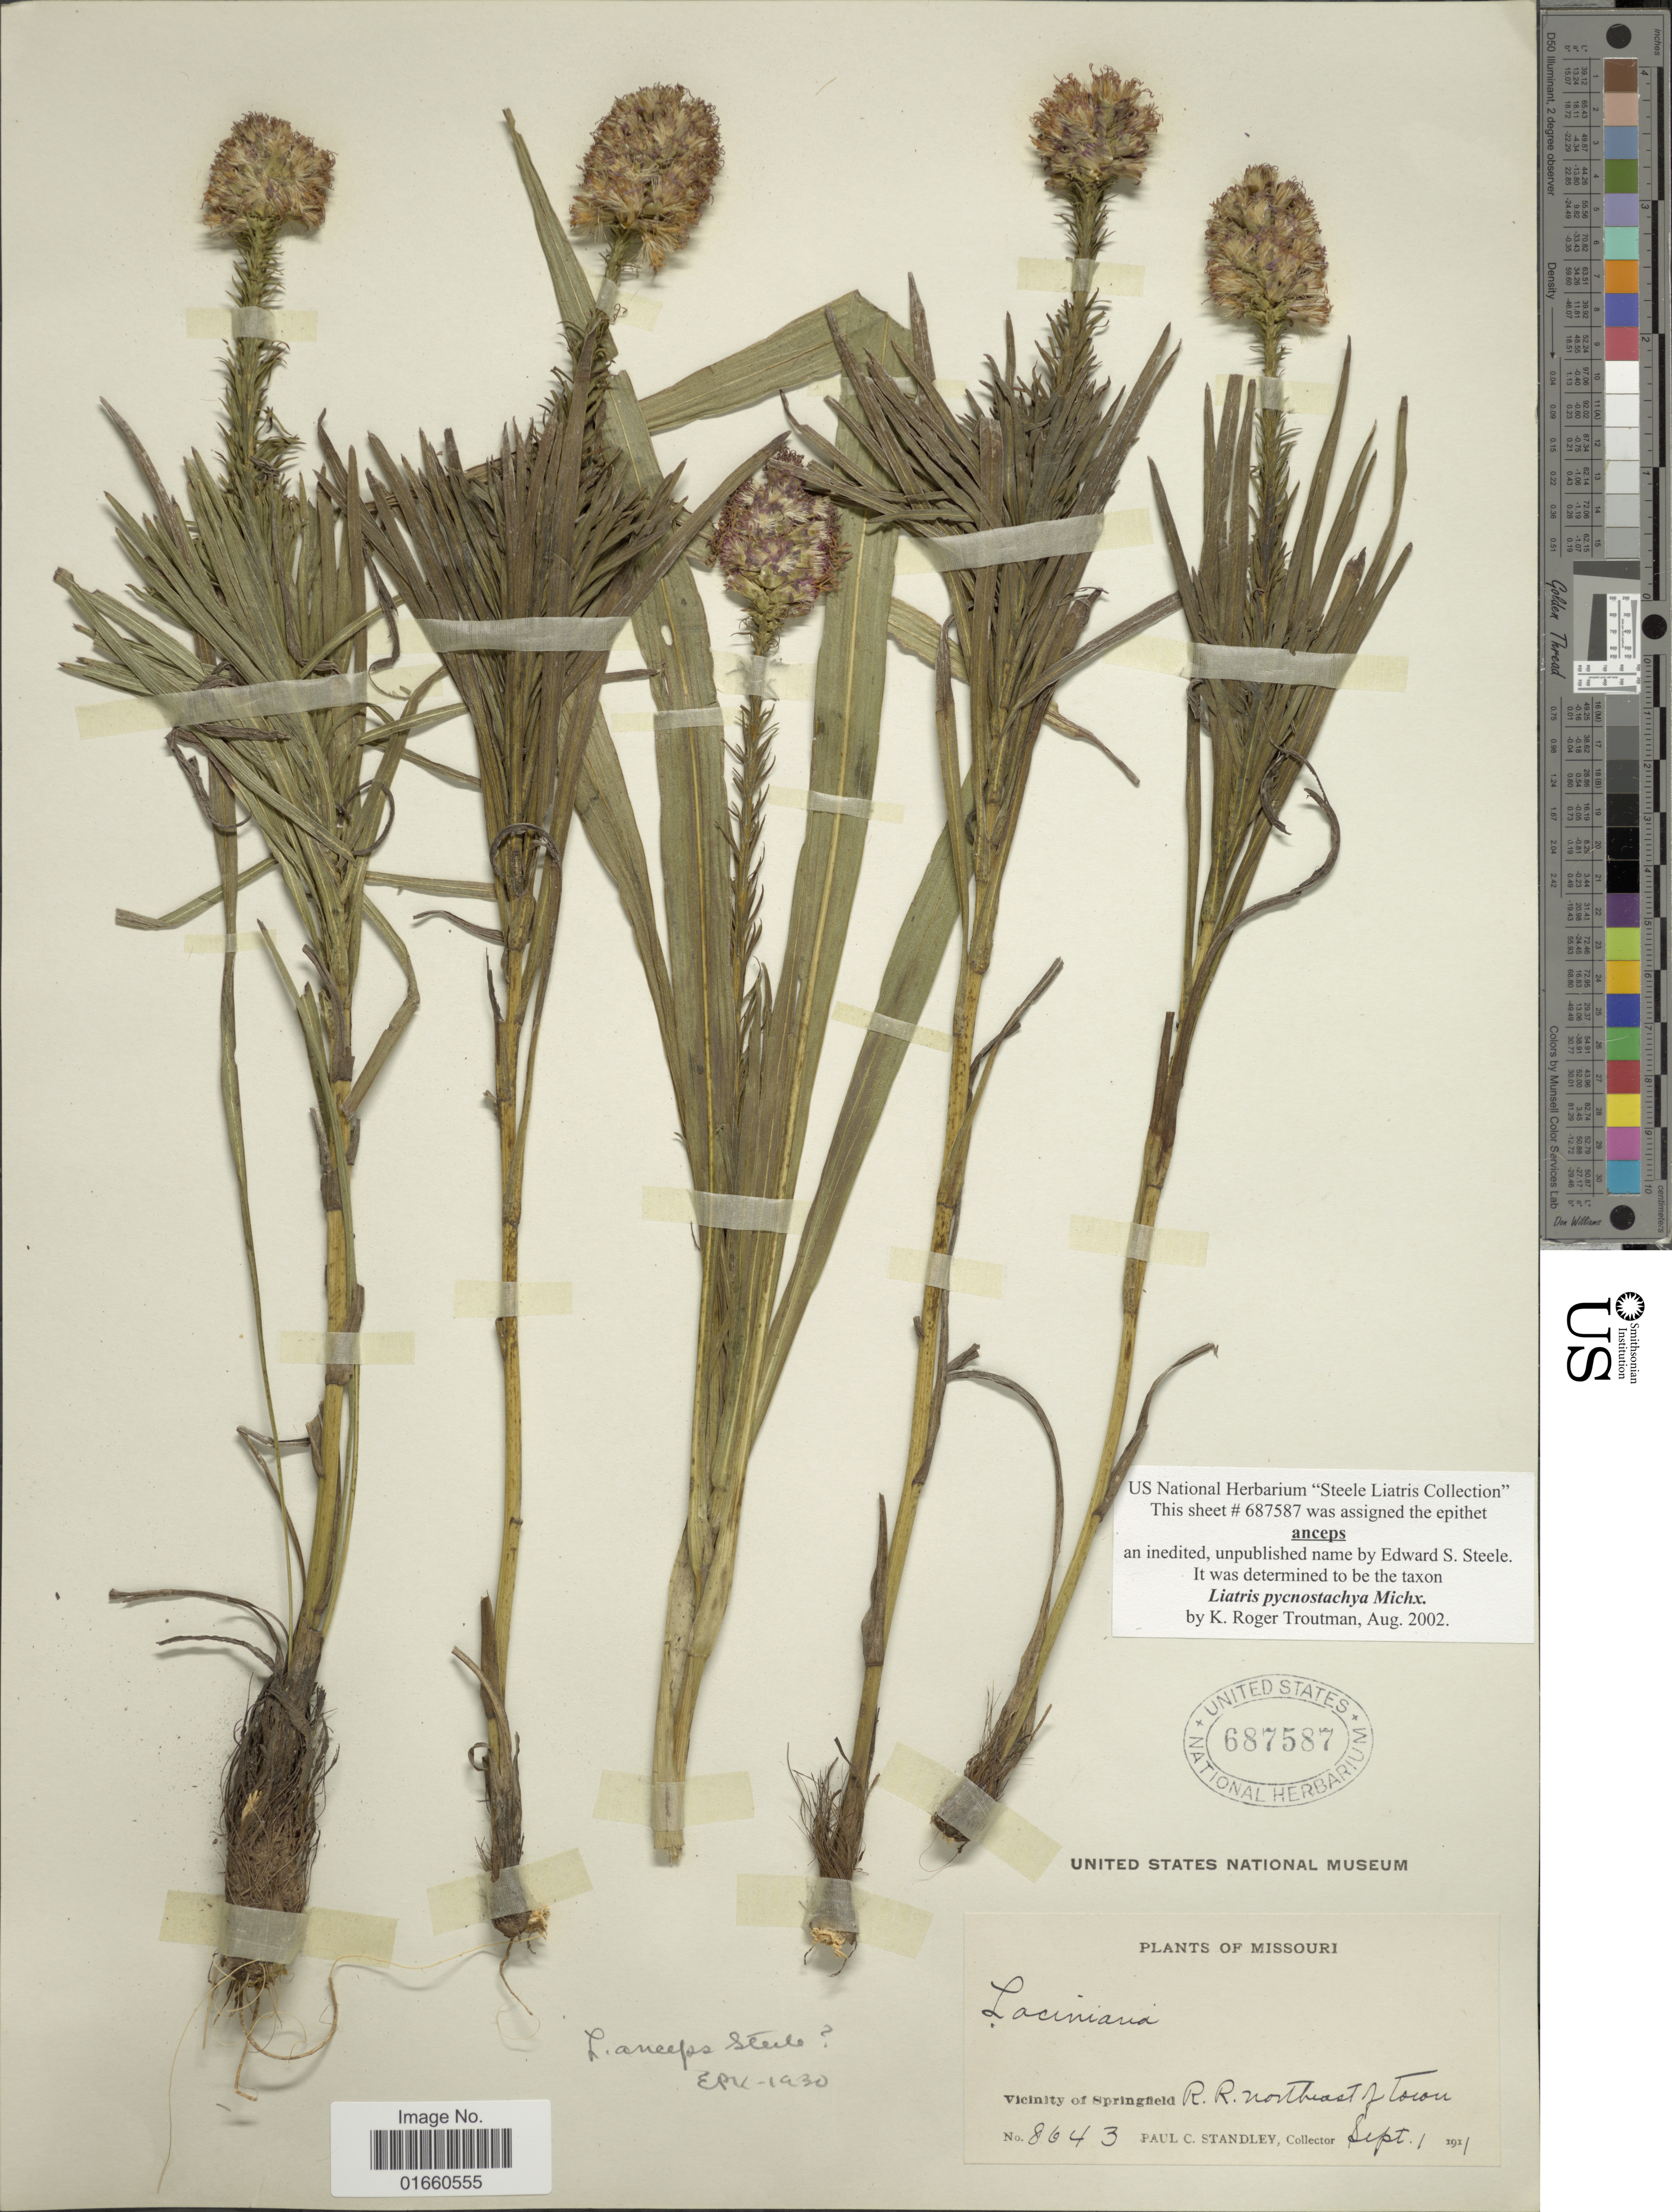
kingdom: Plantae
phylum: Tracheophyta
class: Magnoliopsida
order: Asterales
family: Asteraceae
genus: Liatris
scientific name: Liatris pycnostachya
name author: Michx.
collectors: P. C. Standley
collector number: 8643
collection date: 1911-09-01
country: United States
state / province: Missouri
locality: Vicinity of Springfield, R.R. Northeast of Town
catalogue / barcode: US 687587